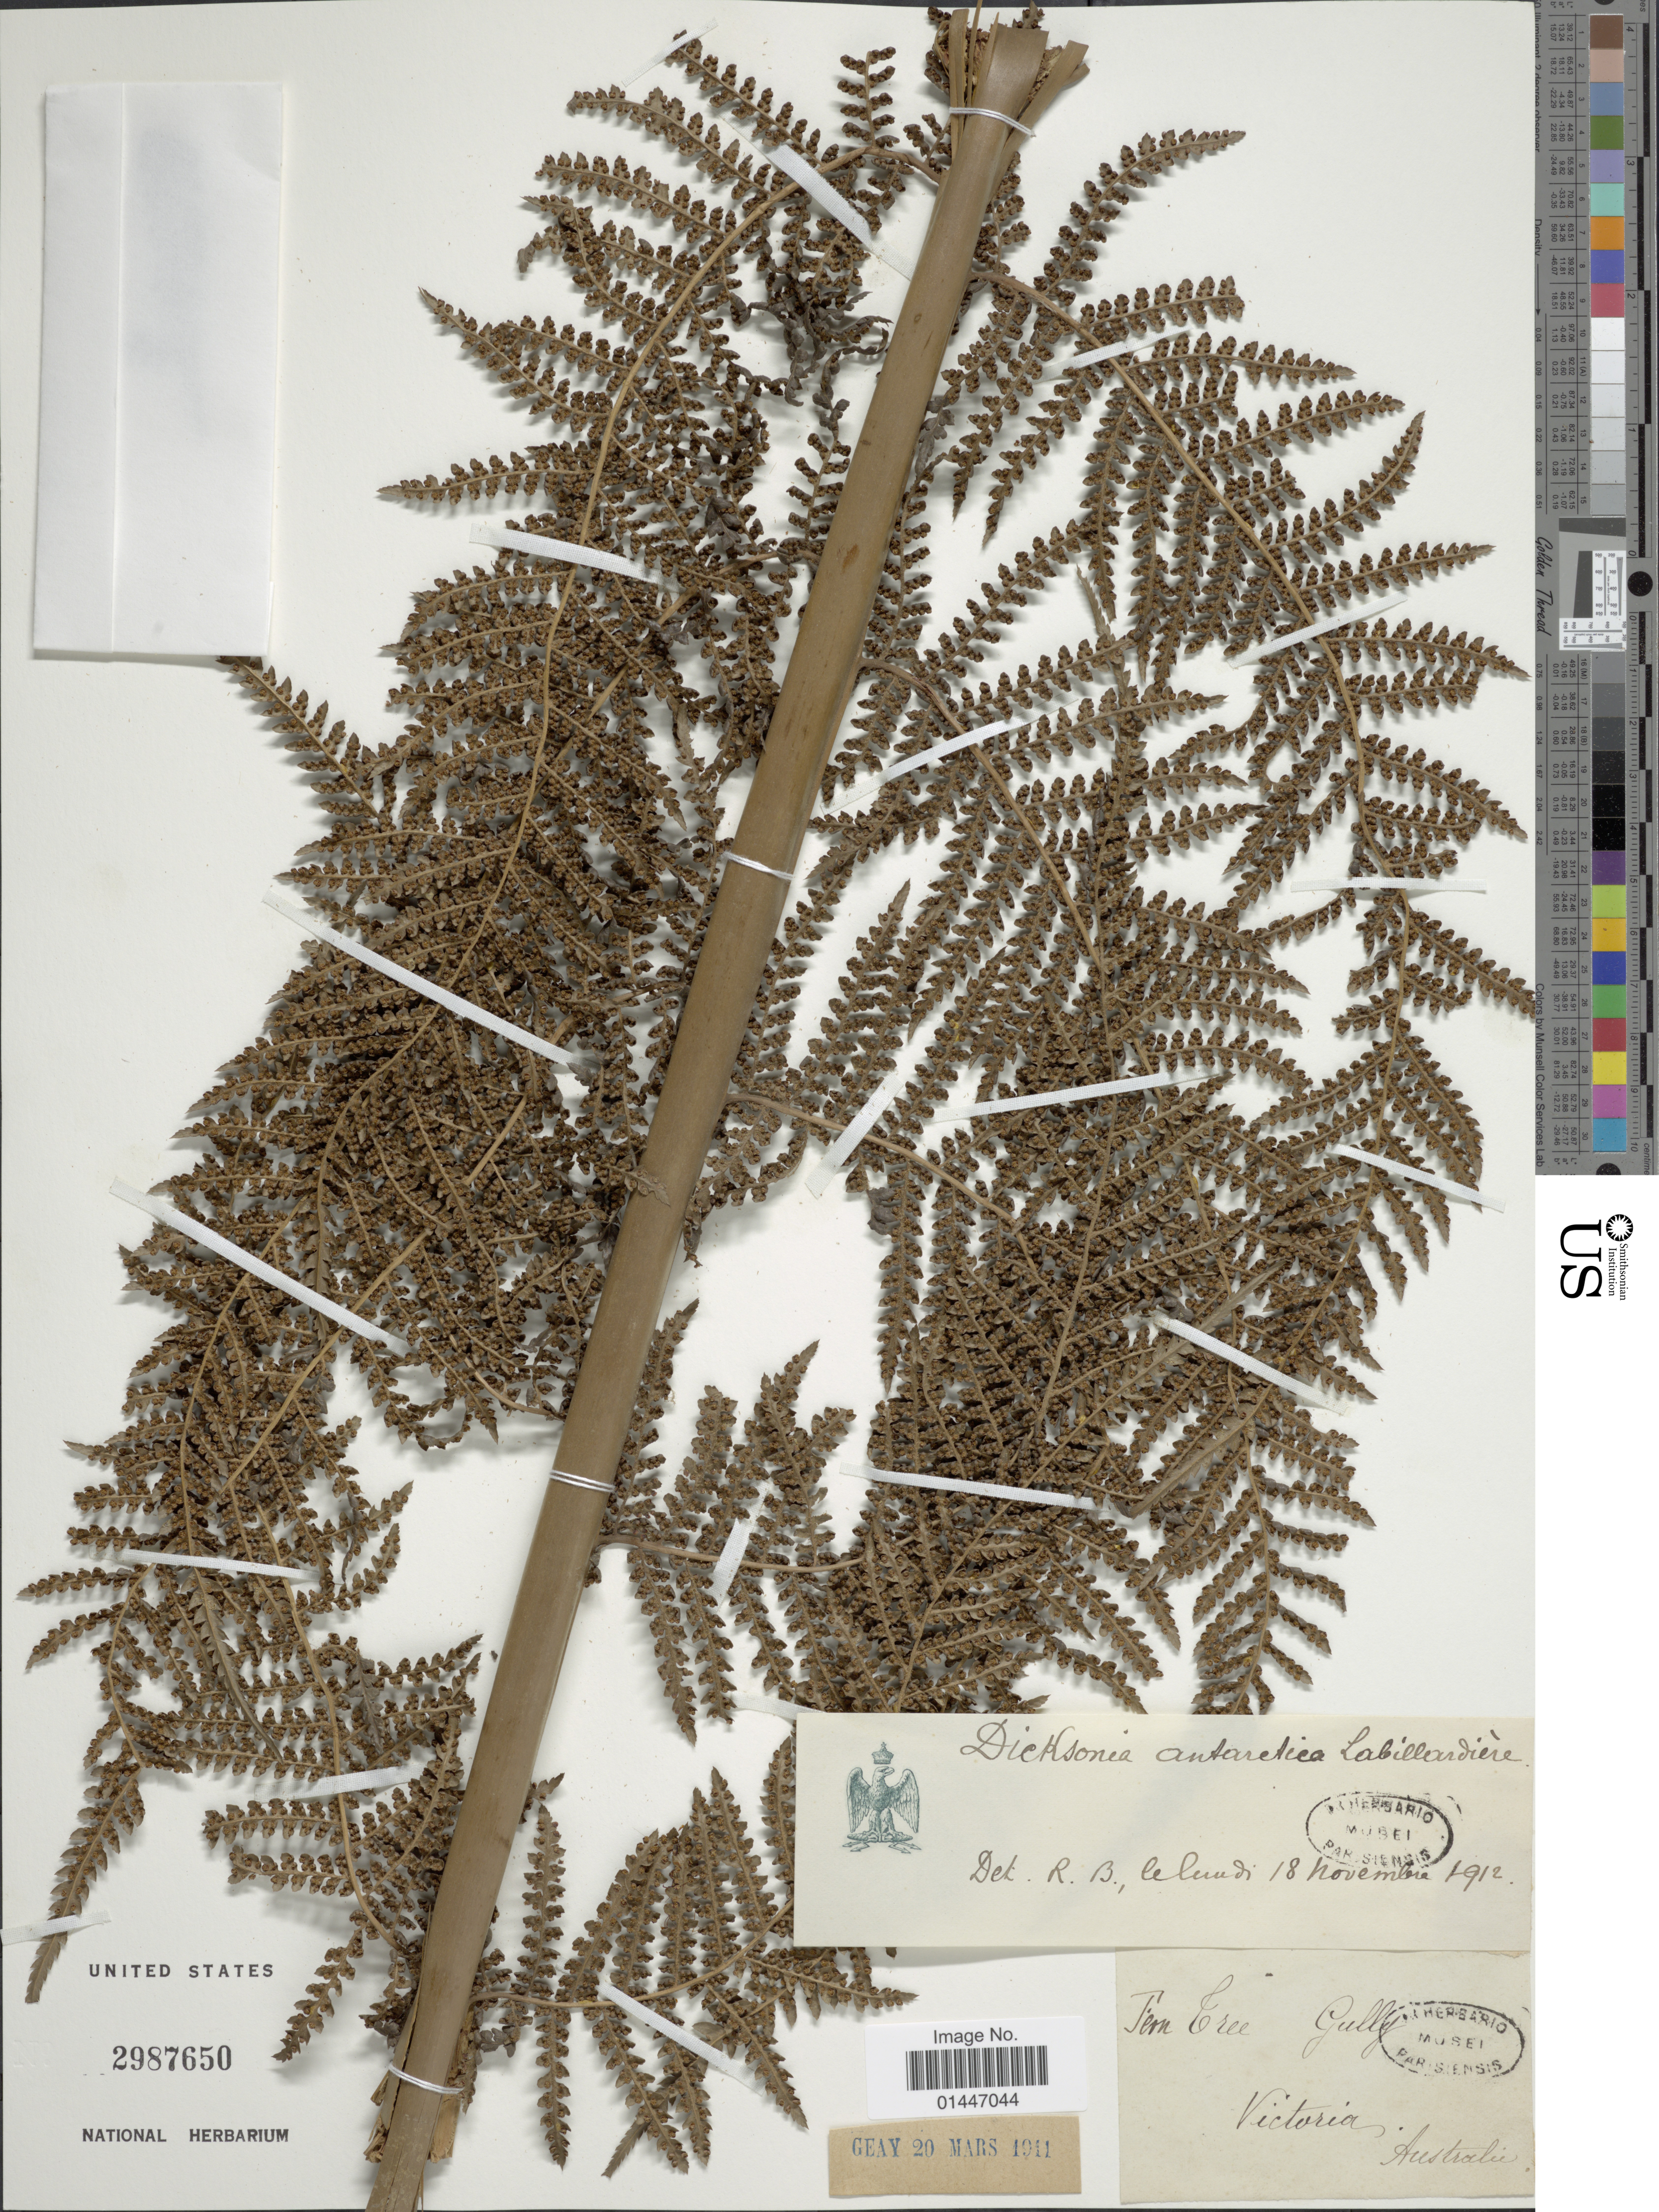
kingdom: Plantae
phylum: Tracheophyta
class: Polypodiopsida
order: Cyatheales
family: Dicksoniaceae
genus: Dicksonia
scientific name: Dicksonia antarctica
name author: Labill.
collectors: F. Geay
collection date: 1911-03-20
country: Australia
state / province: Victoria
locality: Victoria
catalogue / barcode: US 2987650